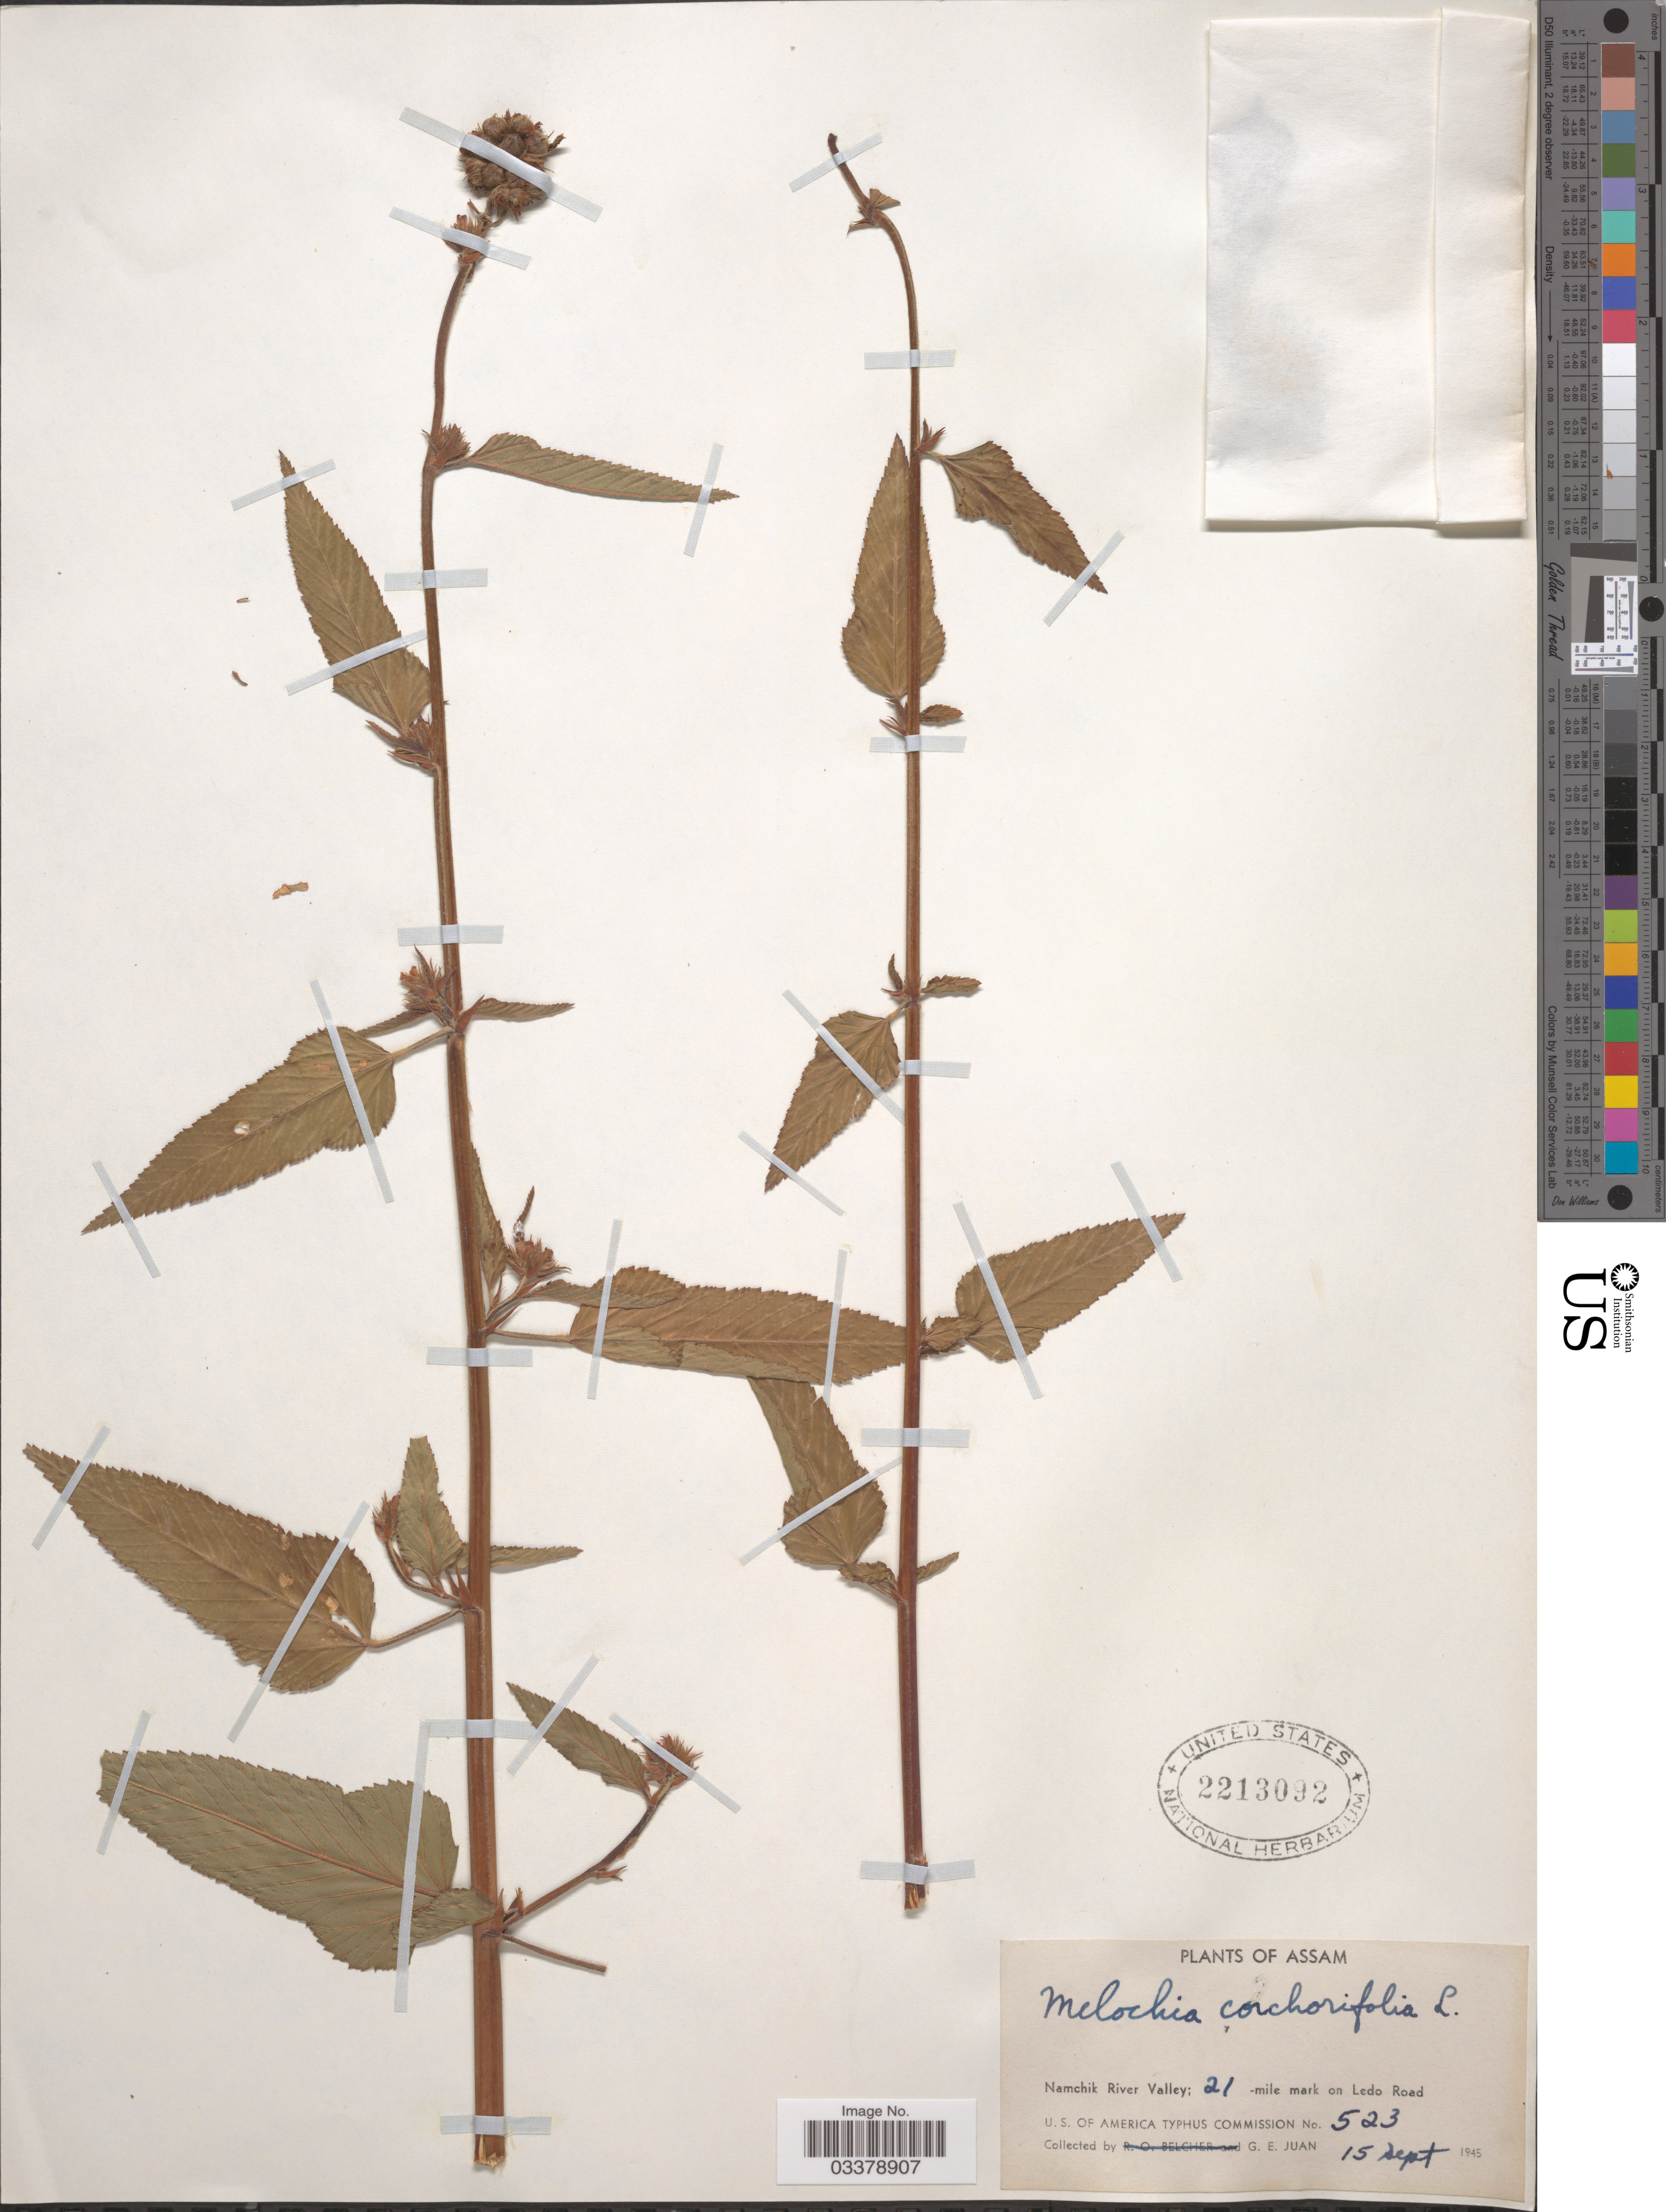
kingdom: Plantae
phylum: Tracheophyta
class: Magnoliopsida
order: Malvales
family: Malvaceae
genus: Melochia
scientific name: Melochia corchorifolia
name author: L.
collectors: G. Juan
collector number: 523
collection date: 1945-09-15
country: India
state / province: Assam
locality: Namchik River Valley; 21-mile mark on Ledo Road.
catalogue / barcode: US 2213092